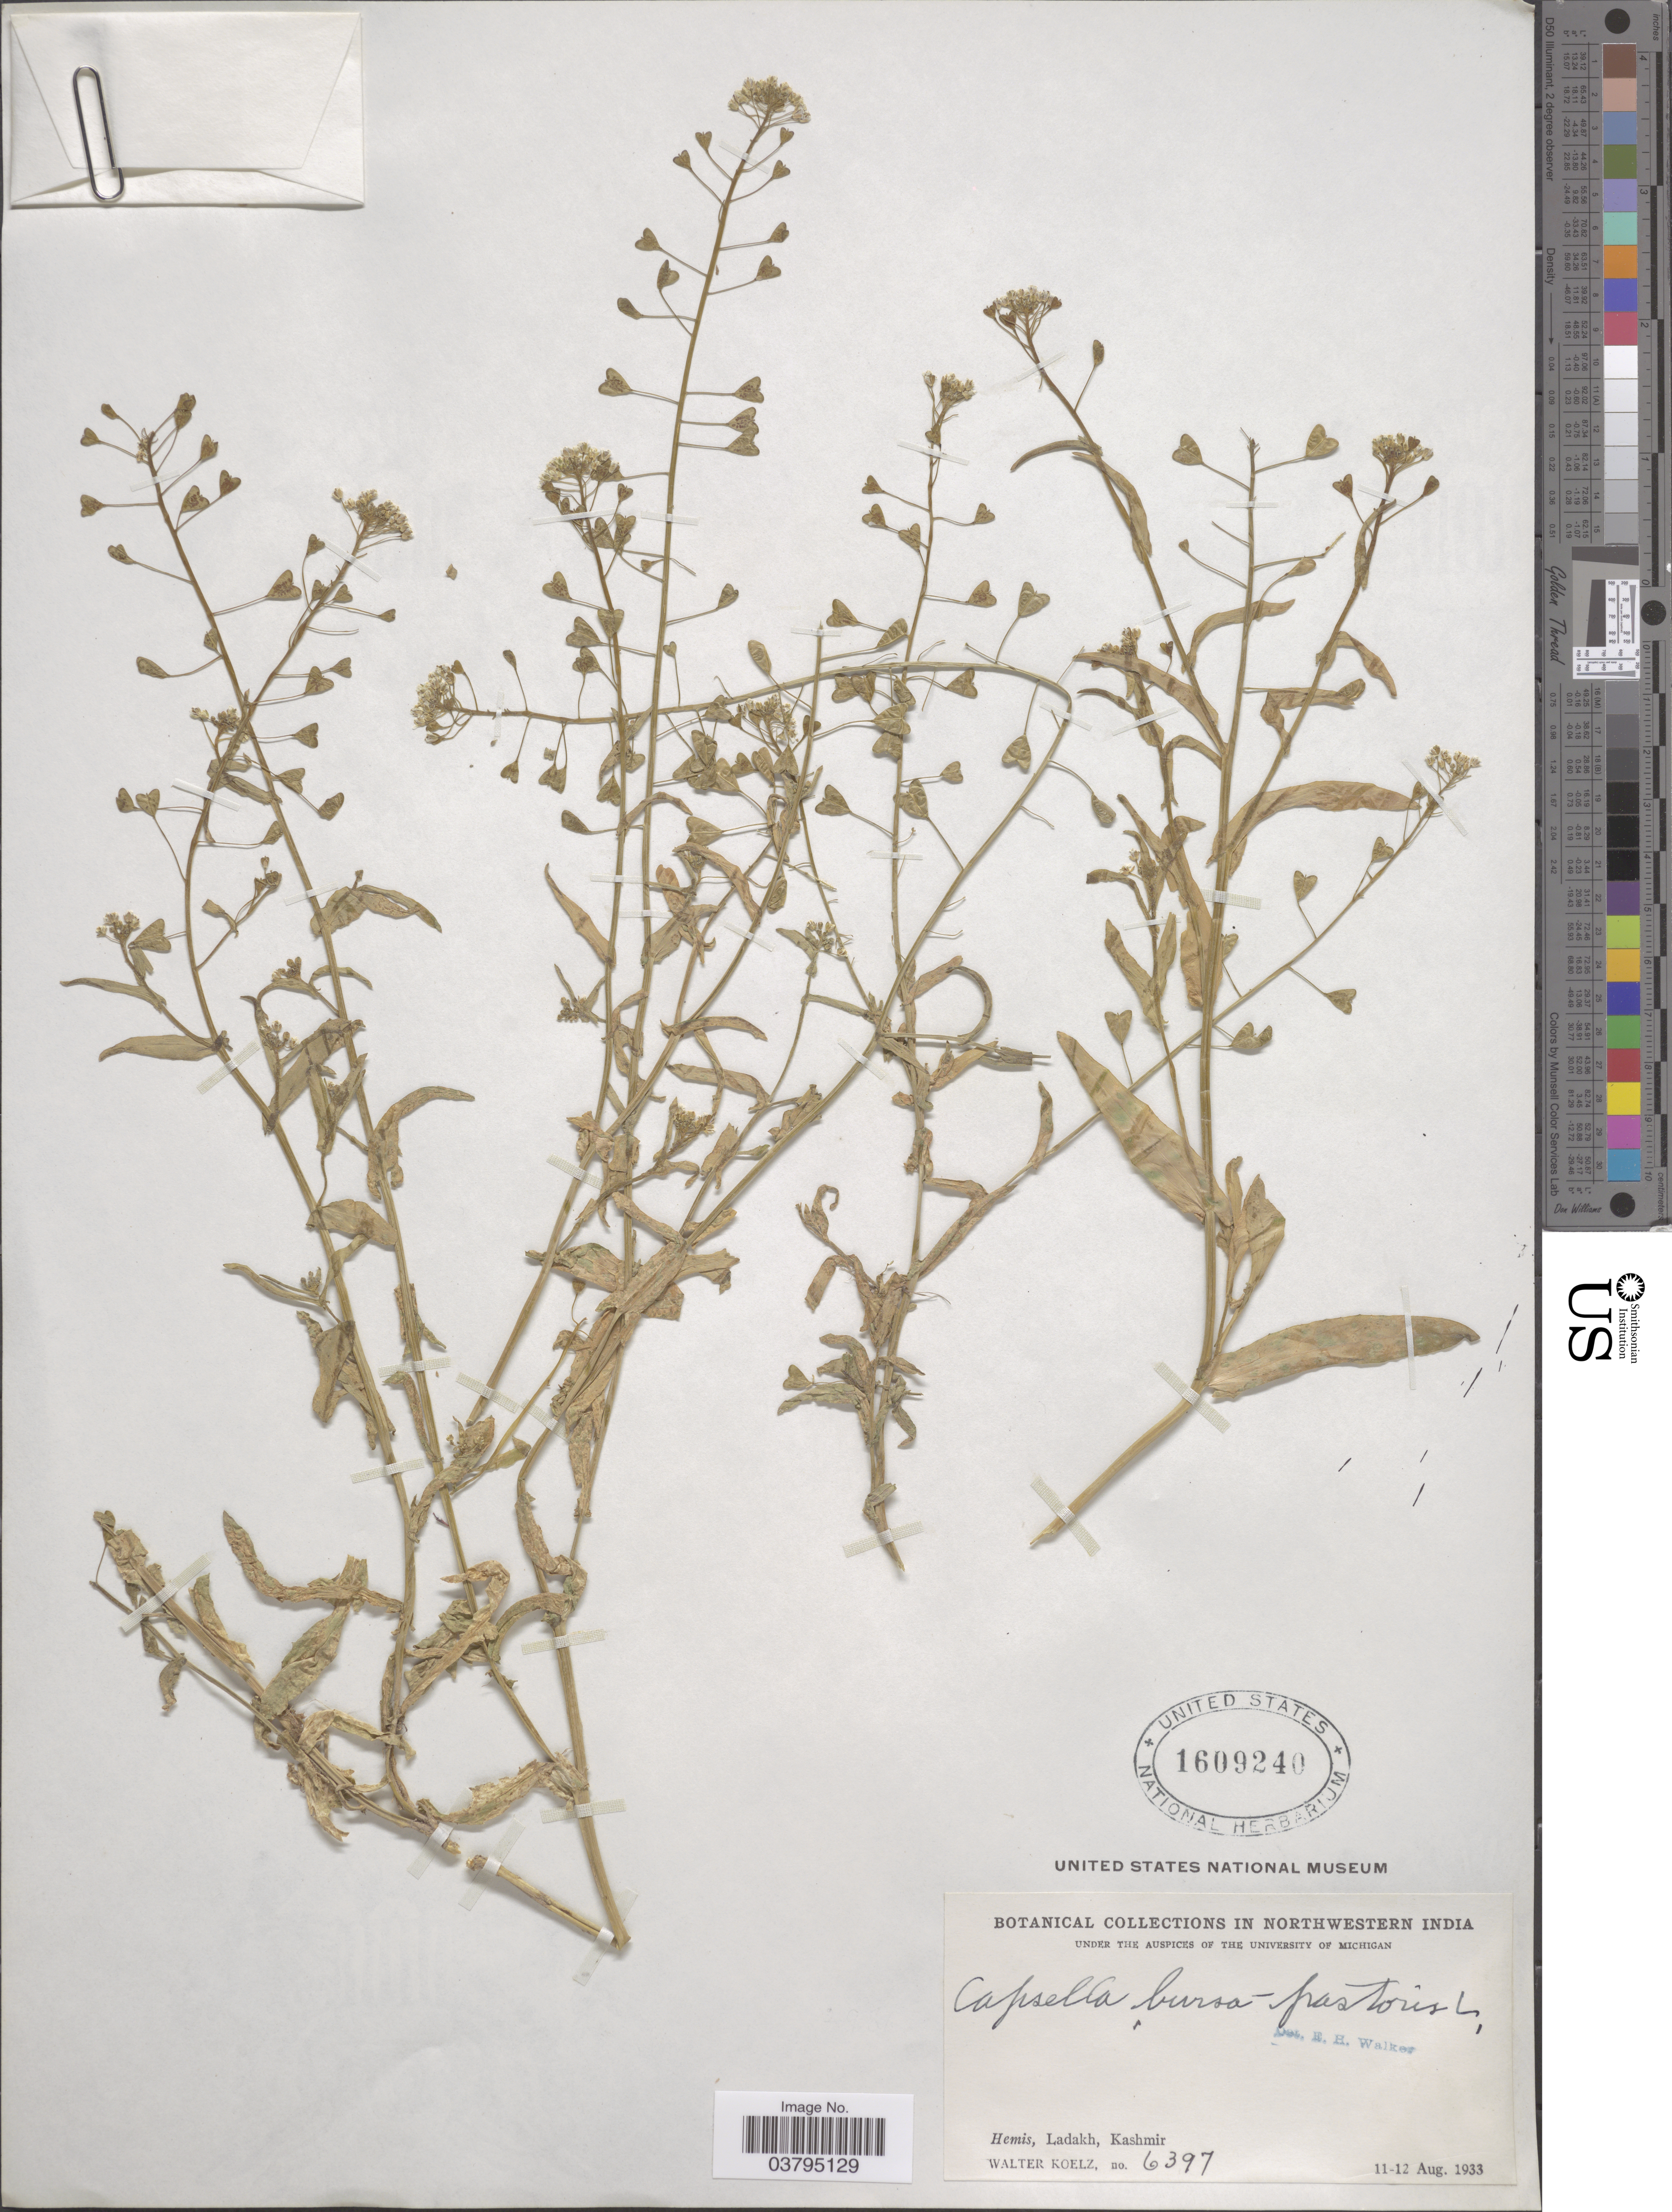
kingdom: Plantae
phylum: Tracheophyta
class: Magnoliopsida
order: Brassicales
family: Brassicaceae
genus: Capsella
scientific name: Capsella bursa-pastoris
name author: (L.) Medik.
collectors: W. N. Koelz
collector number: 6397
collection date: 1933-08-11/1933-08-12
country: India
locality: Northwestern India. Hemis, Ladakh, Kashmir.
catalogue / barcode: US 1609240